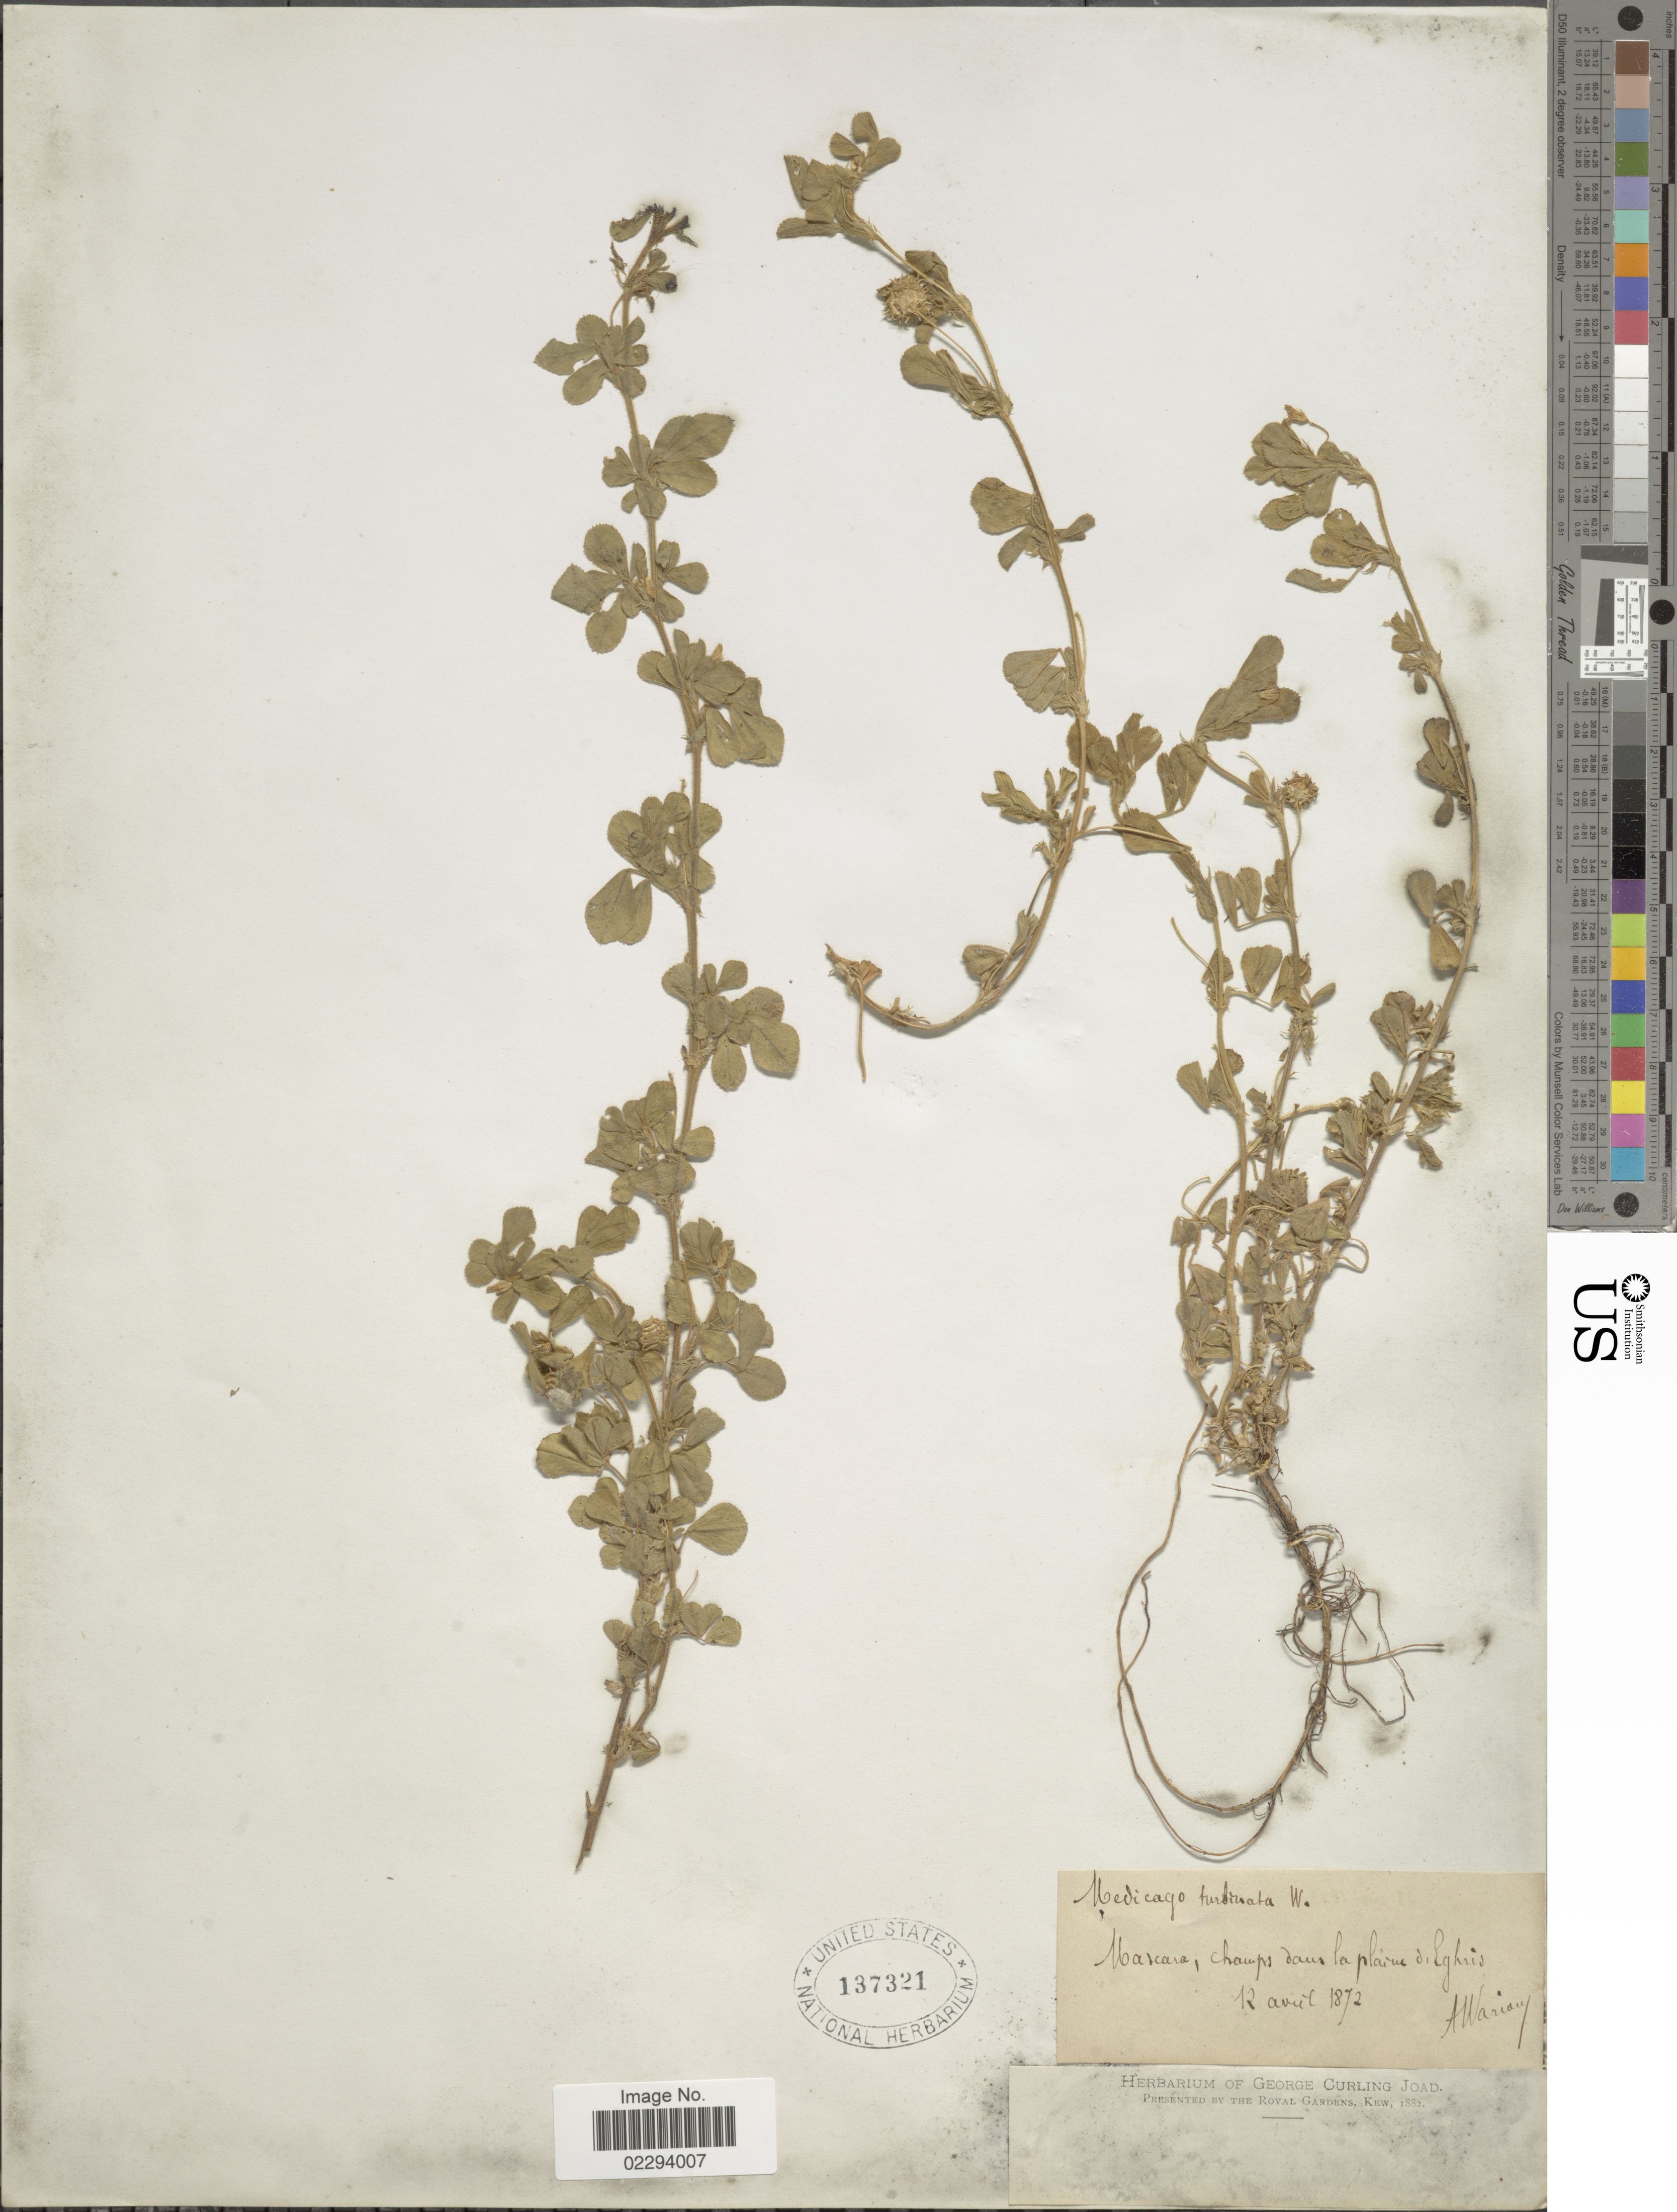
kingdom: Plantae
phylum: Tracheophyta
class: Magnoliopsida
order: Fabales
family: Fabaceae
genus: Medicago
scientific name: Medicago turbinata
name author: (L.) All.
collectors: A. Warion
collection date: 1872-04-12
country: Algeria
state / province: Muaskar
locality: Mascara, champs dans la plaine d'Eghris.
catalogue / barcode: US 137321